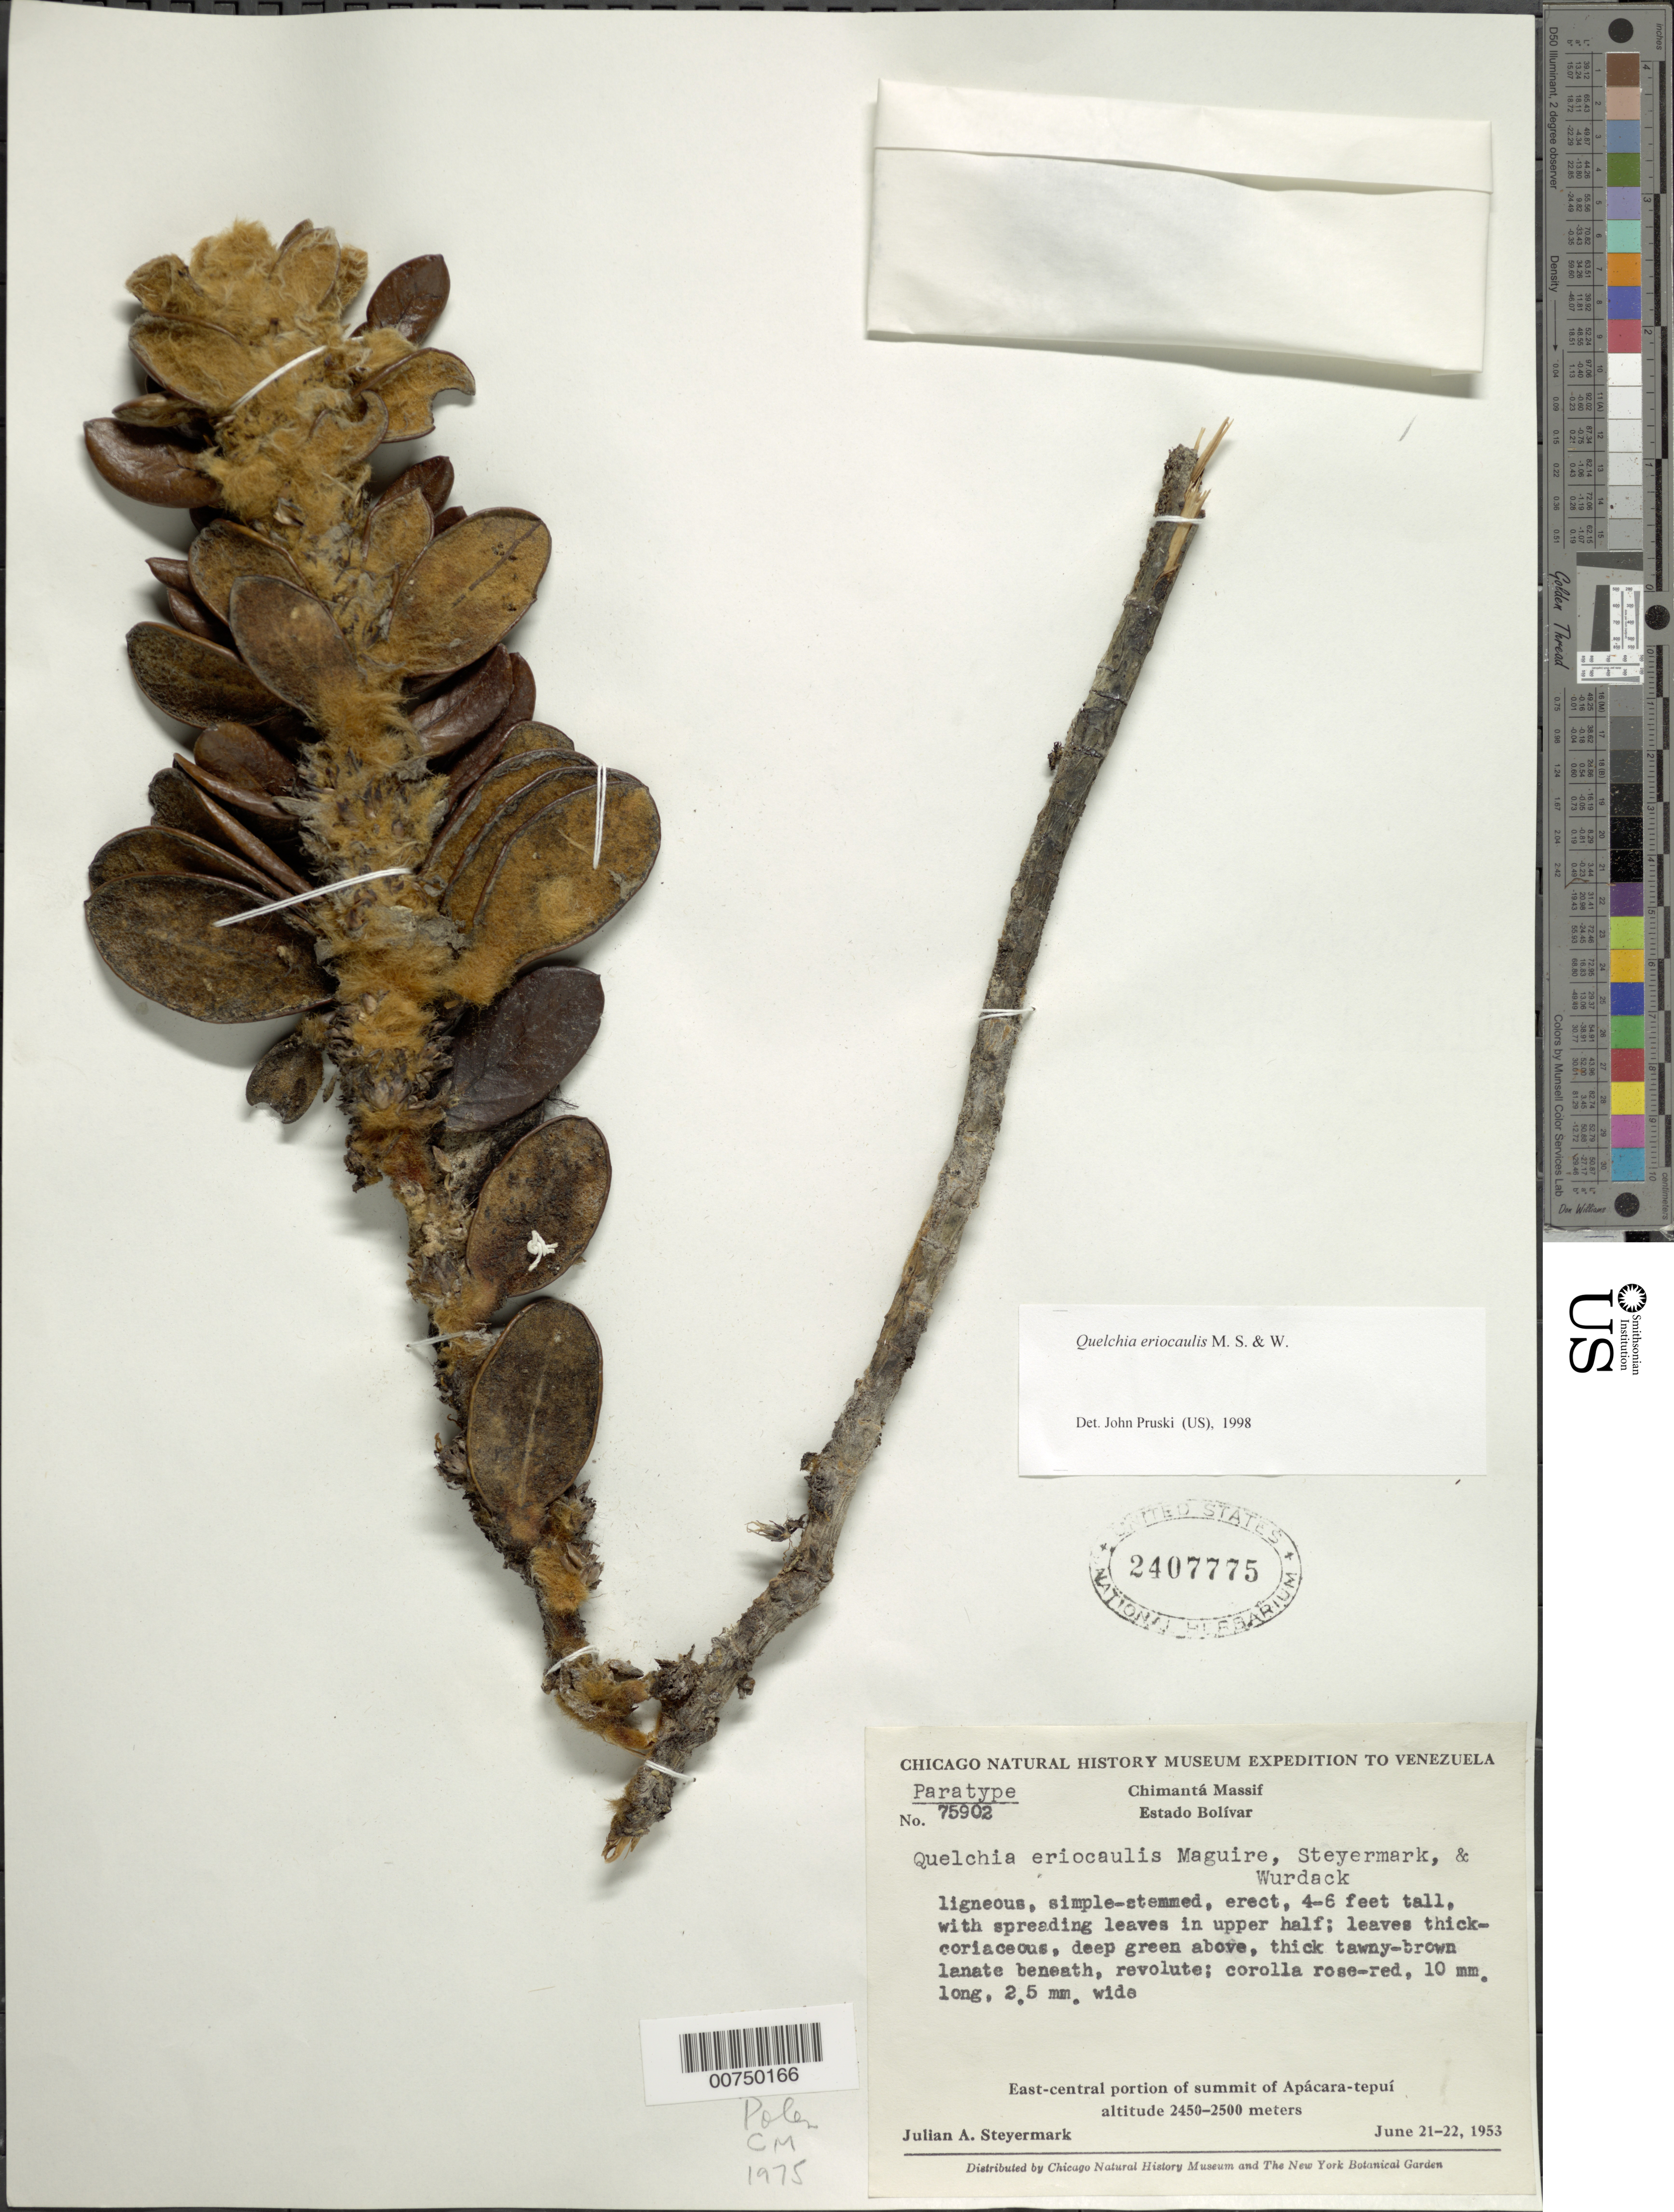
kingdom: Plantae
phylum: Tracheophyta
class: Magnoliopsida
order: Asterales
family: Asteraceae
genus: Quelchia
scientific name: Quelchia eriocaulis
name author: Maguire et al.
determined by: Pruski, J. F.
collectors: J. Steyermark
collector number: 75902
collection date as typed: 21-Jun-53 to 22-Jun-53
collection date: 1953-06-21/1953-06-22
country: Venezuela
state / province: Bolívar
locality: Chimantá Massif, Apácara-tepuí, east-central part of summit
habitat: East-central summit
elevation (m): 2450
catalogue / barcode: US 2407775